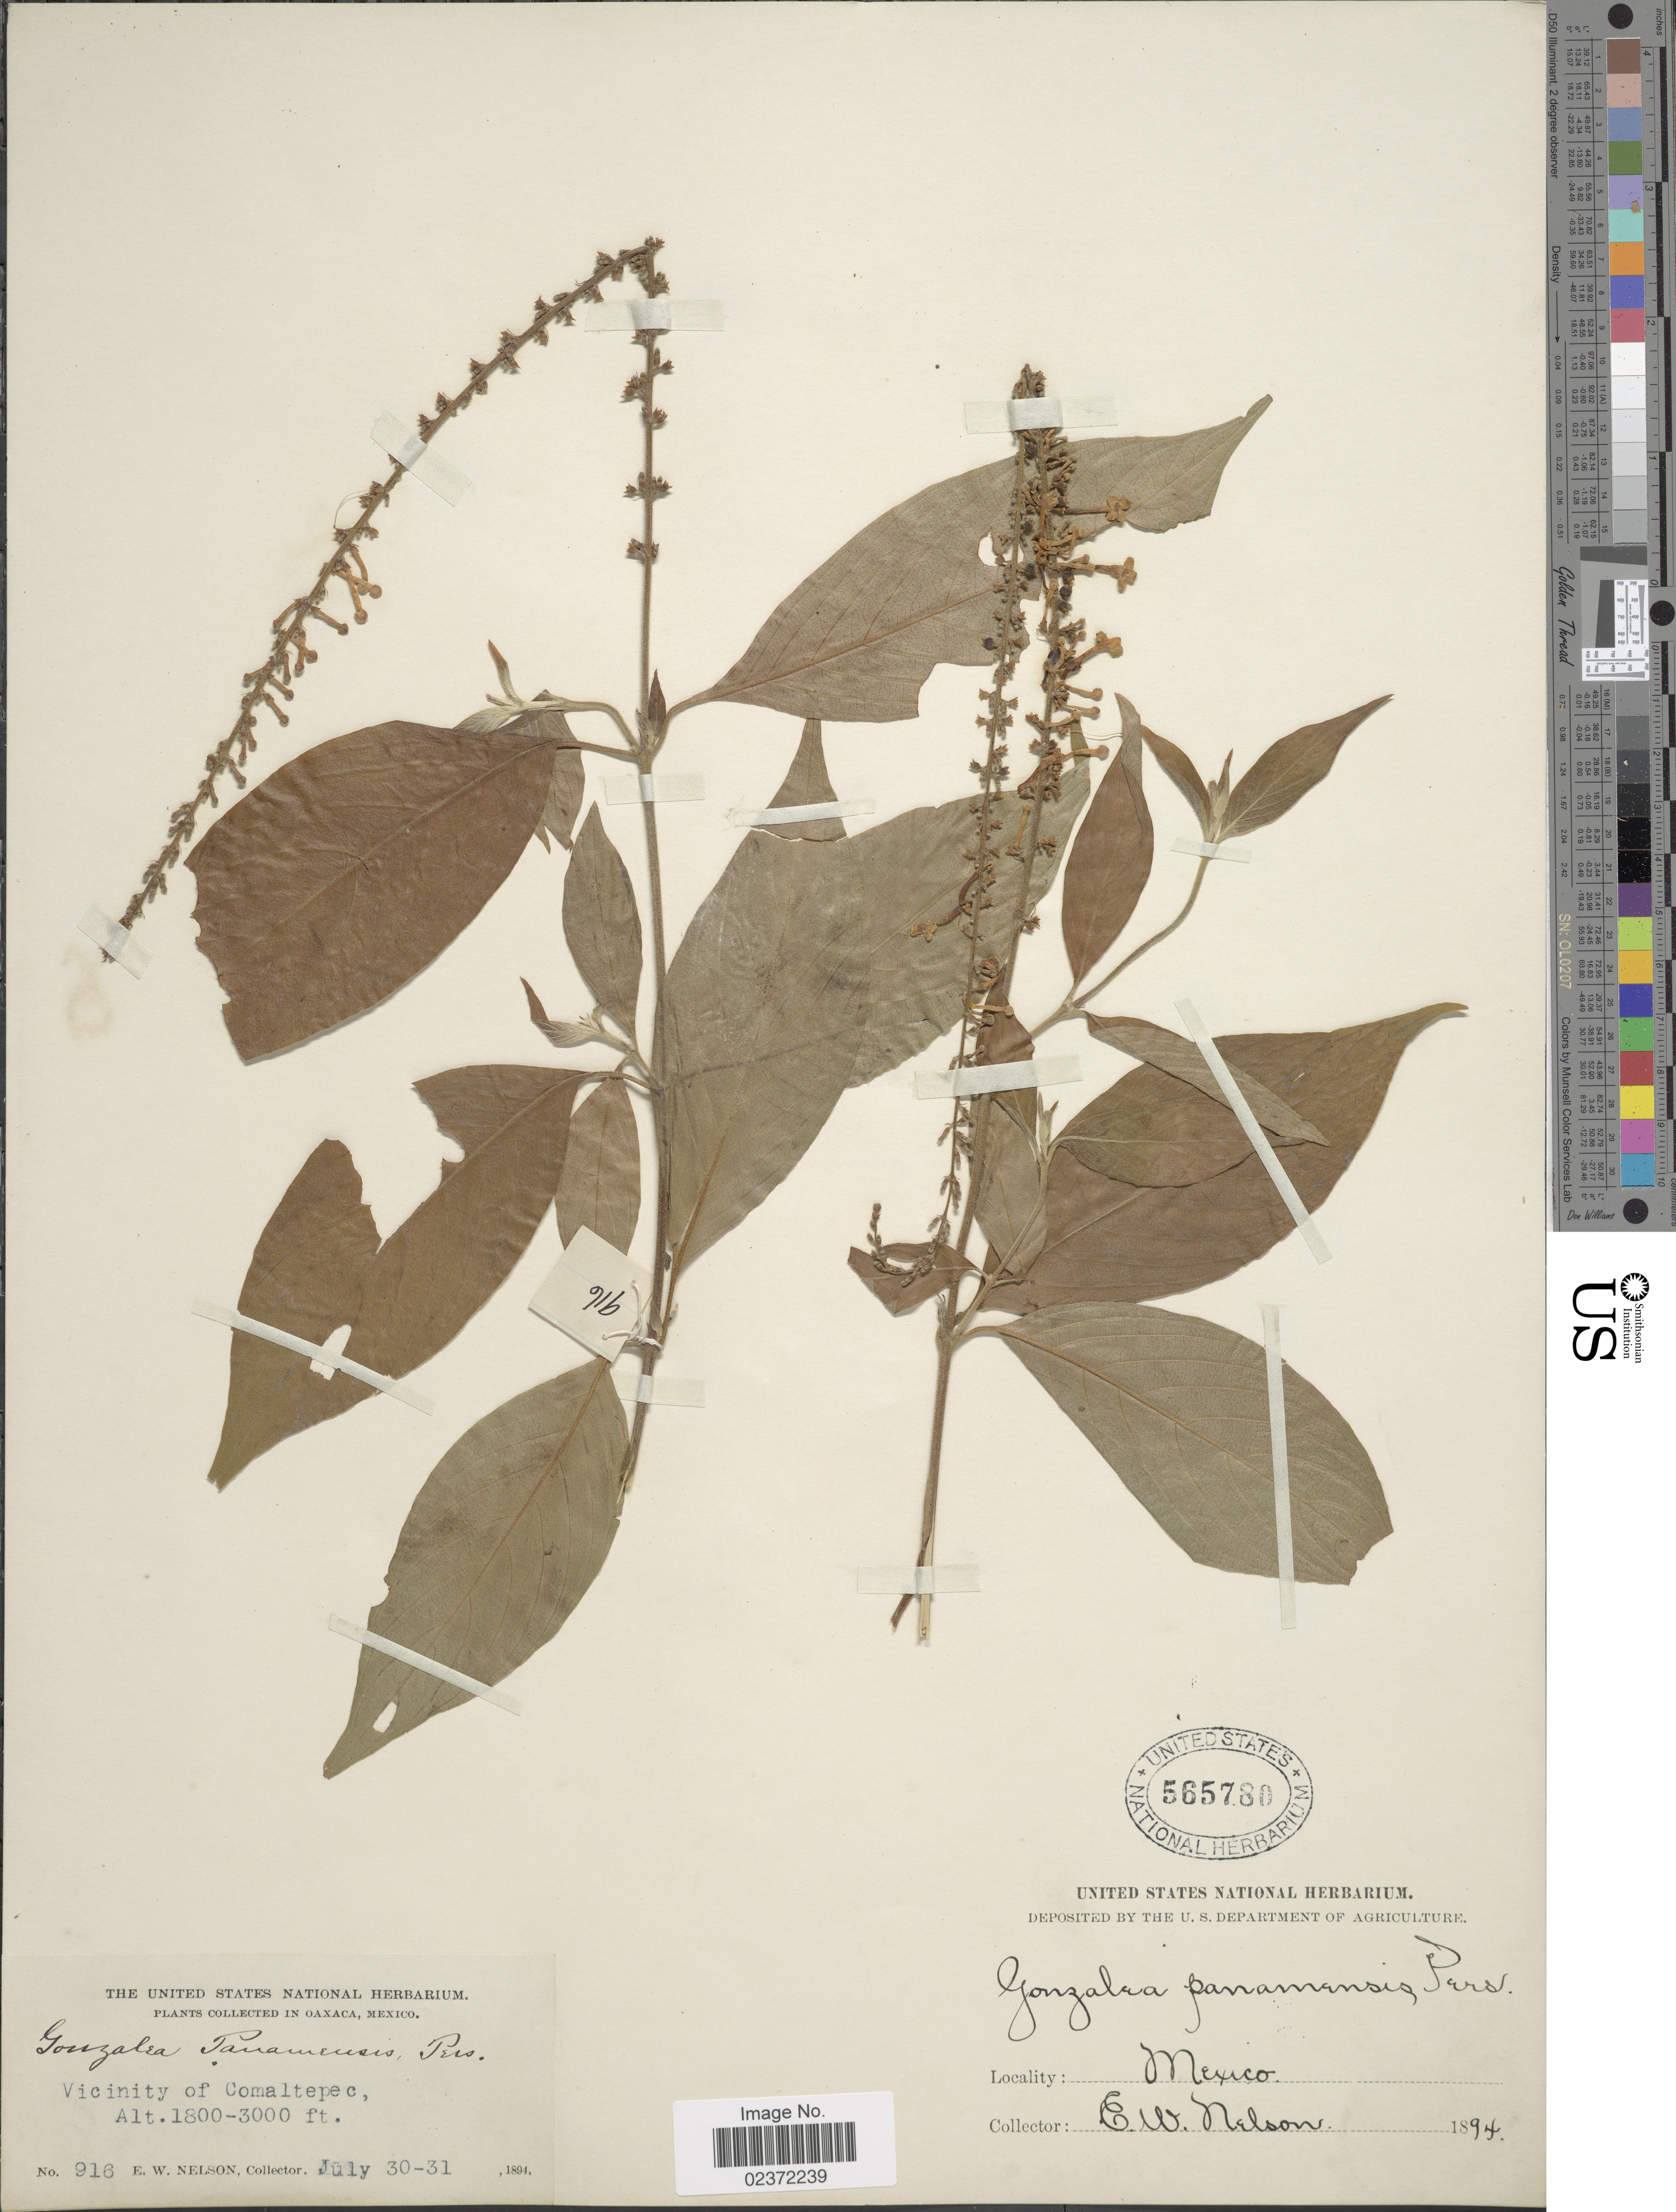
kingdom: Plantae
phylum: Tracheophyta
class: Magnoliopsida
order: Gentianales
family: Rubiaceae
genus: Gonzalagunia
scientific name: Gonzalagunia panamensis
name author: (Cav.) K. Schum.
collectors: E. W. Nelson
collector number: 916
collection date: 1894-07-30/1894-07-31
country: Mexico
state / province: Oaxaca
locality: Vicinity of Comaltepec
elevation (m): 549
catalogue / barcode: US 565780